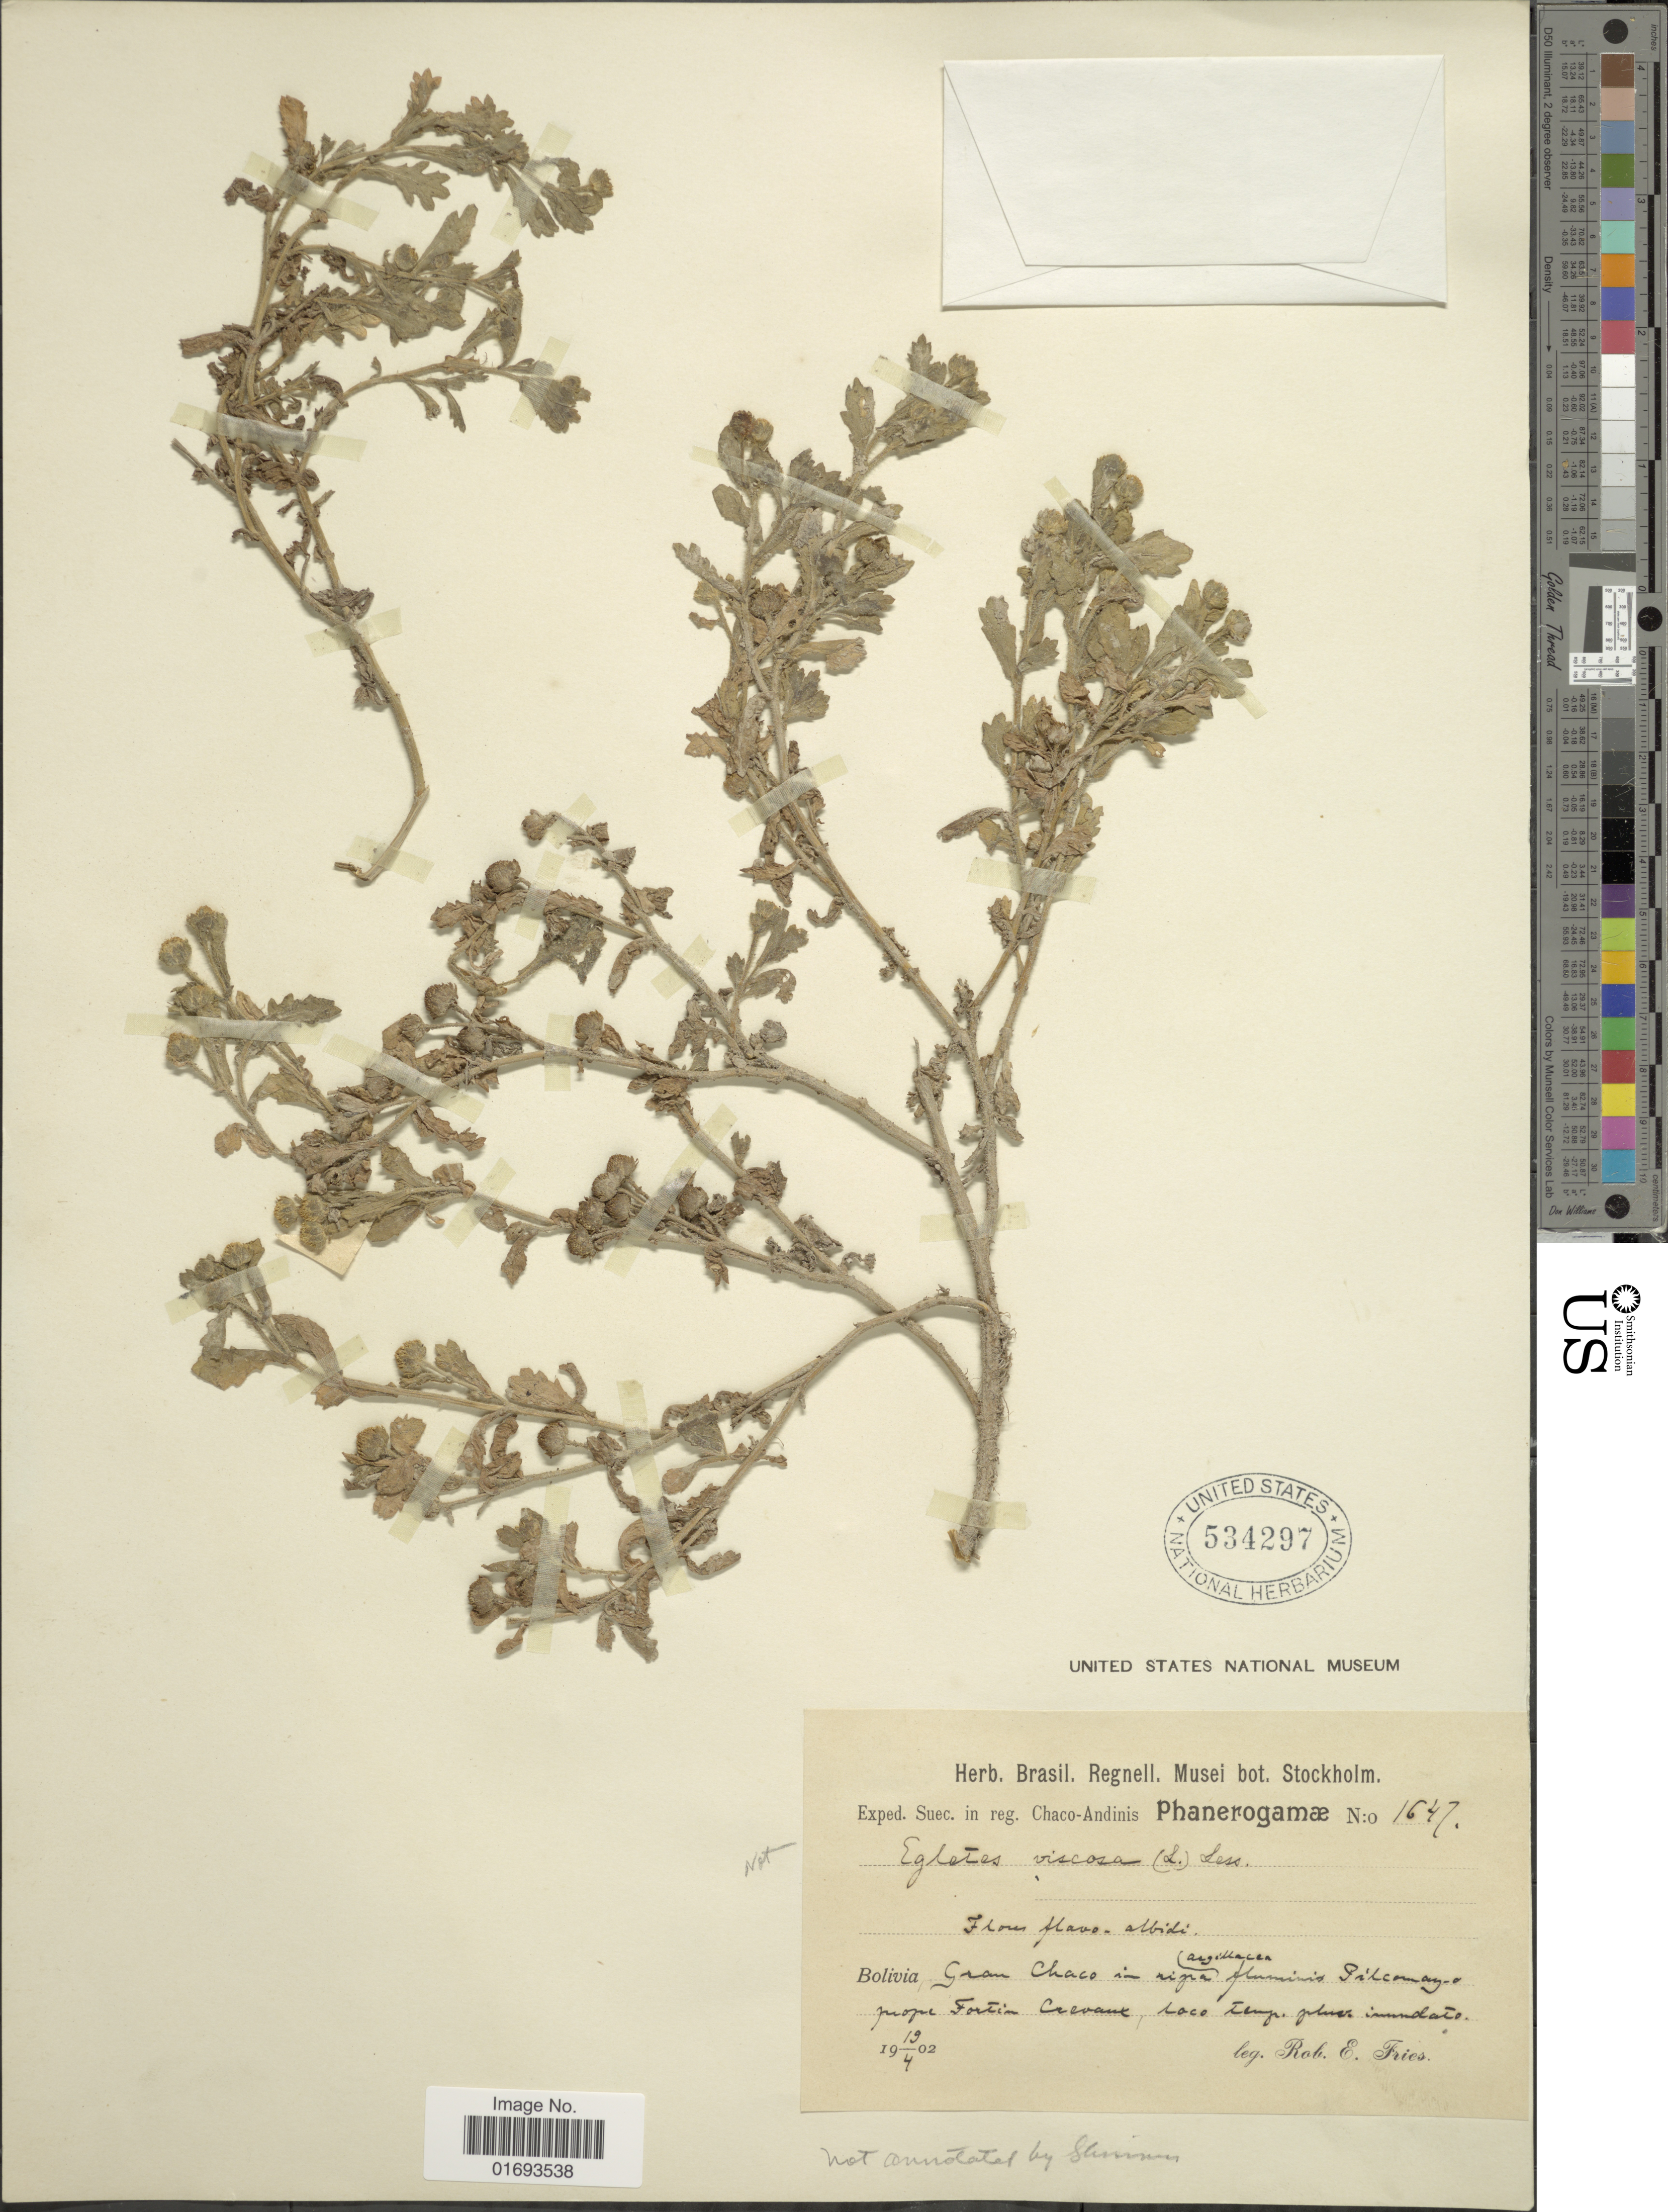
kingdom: Plantae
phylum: Tracheophyta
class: Magnoliopsida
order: Asterales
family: Asteraceae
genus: Egletes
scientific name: Egletes viscosa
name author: (L.) Less.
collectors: R. E. Fries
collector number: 1647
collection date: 1902-04-19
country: Bolivia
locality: Bolivia Gran Chaco in ripa (argillacea fluminio Filcamayo, prope Fortin Crevaux , laco Temp.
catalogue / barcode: US 534297